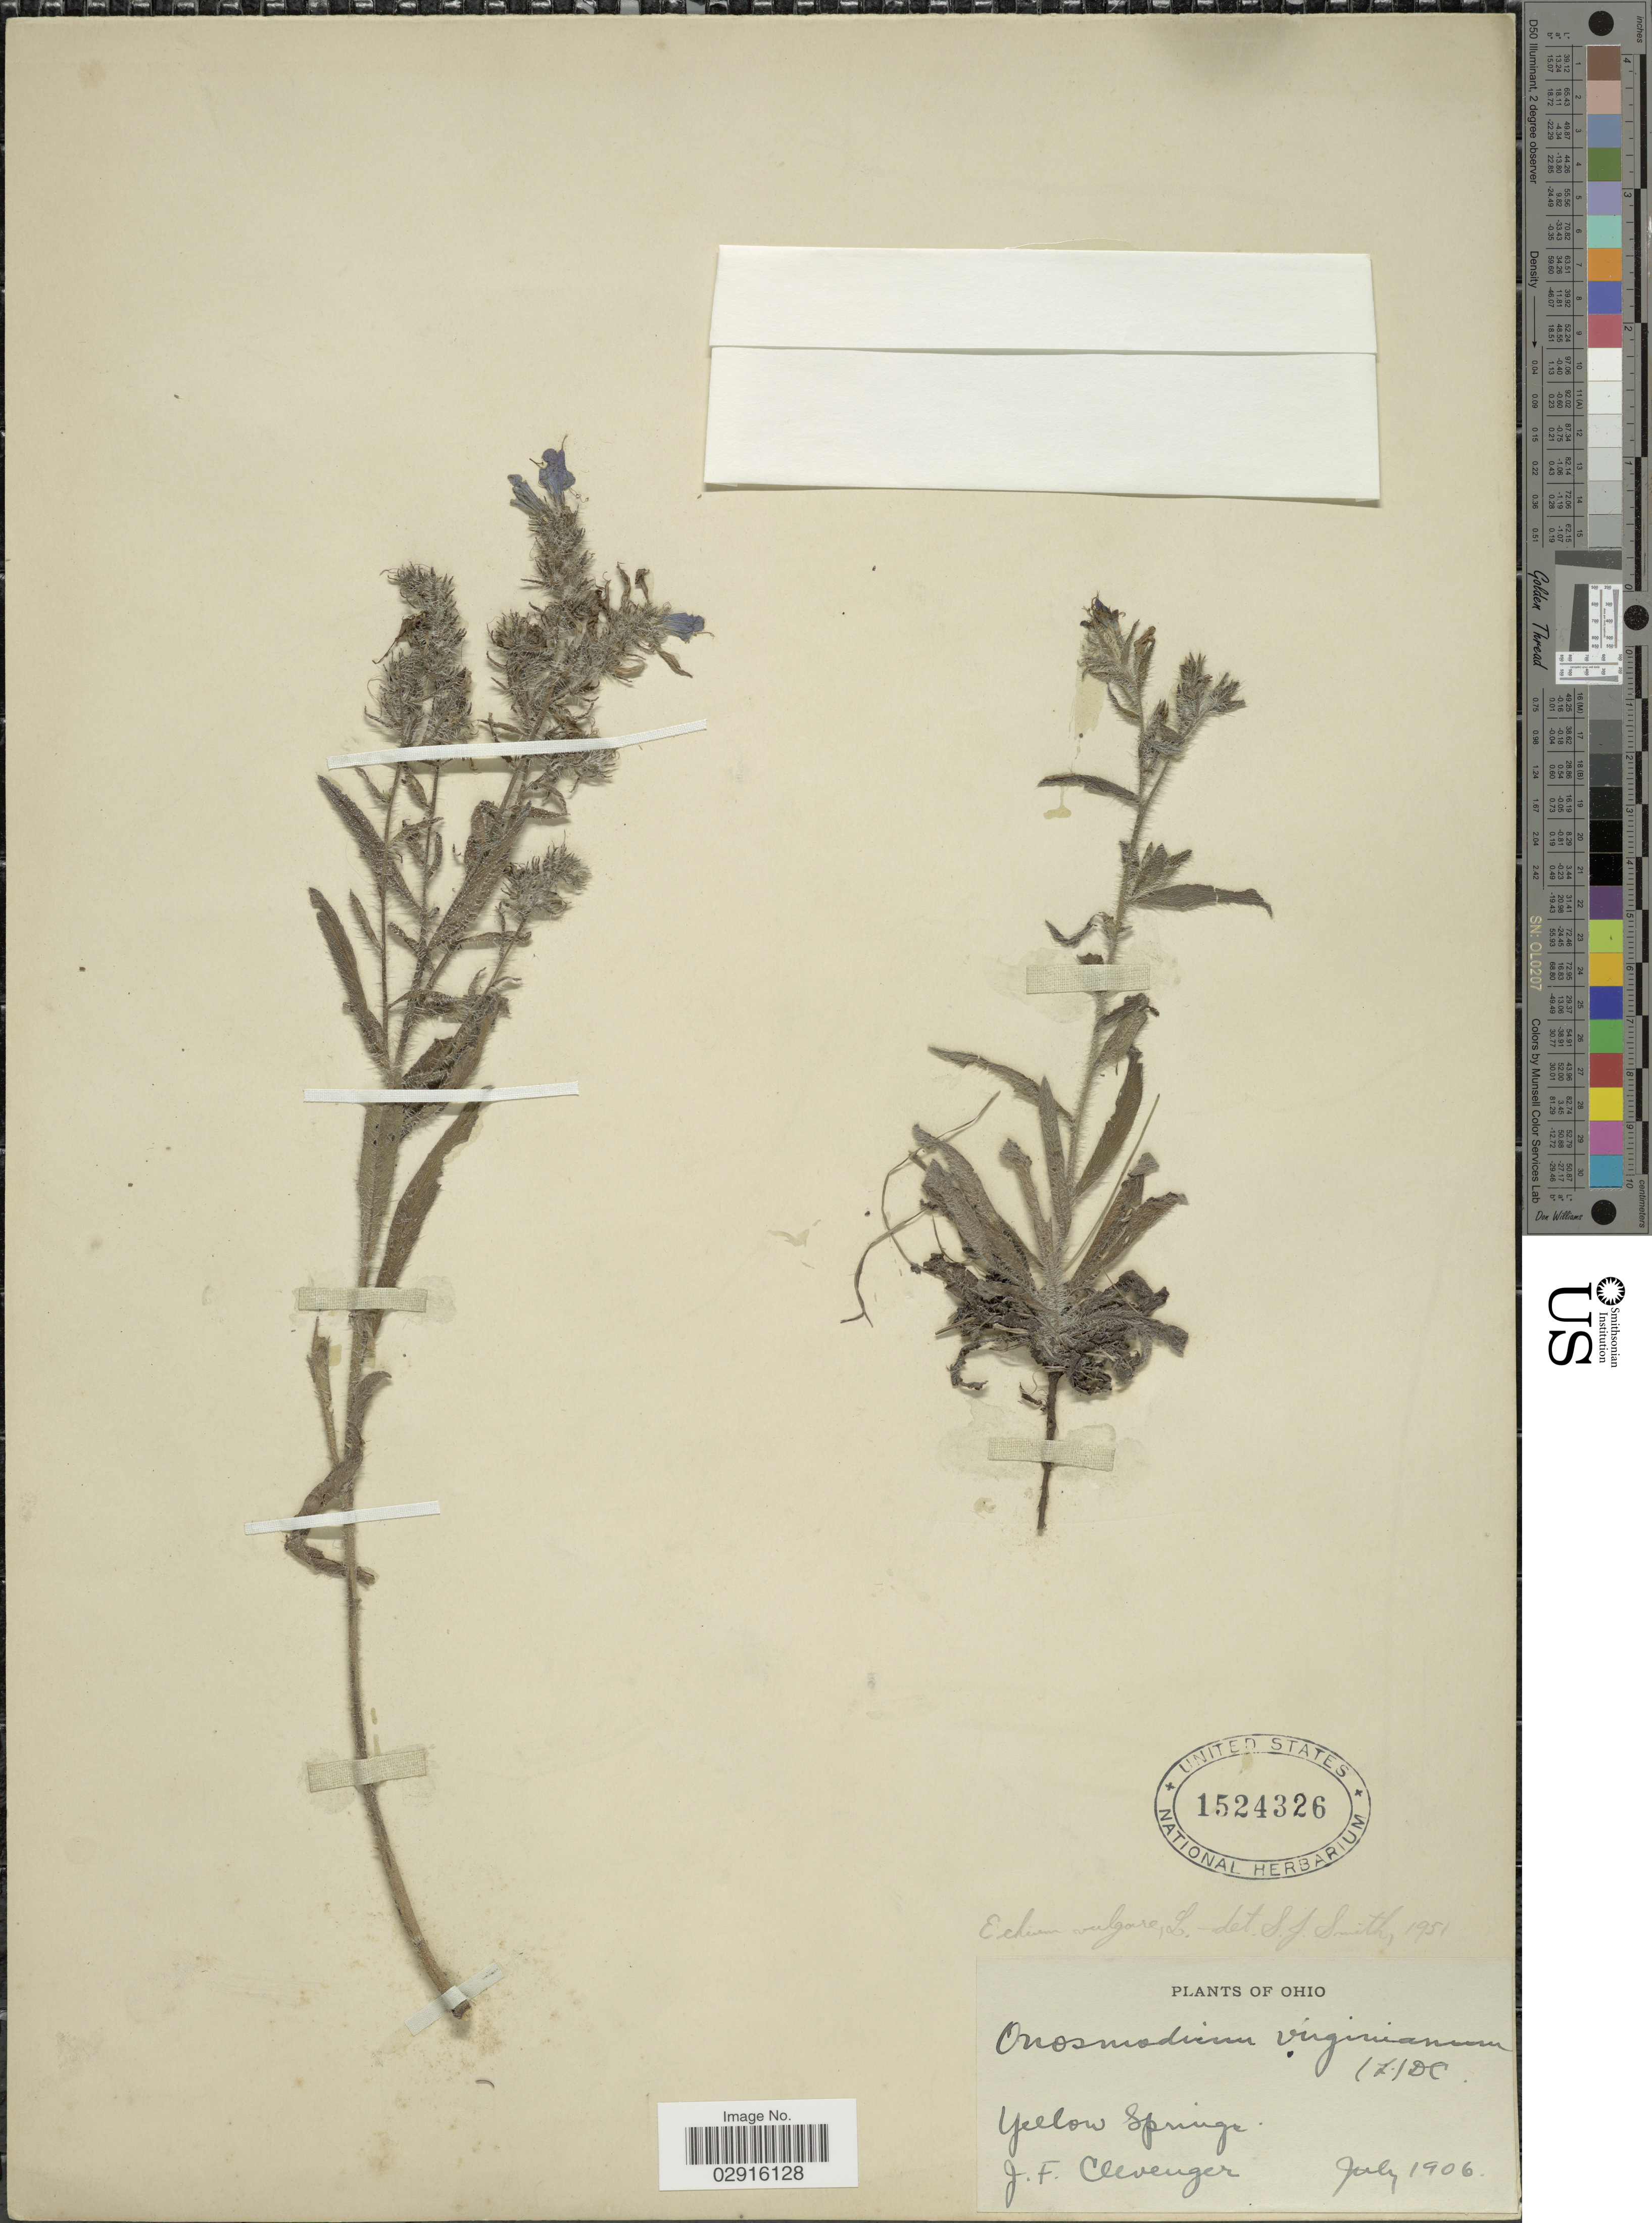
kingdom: Plantae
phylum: Tracheophyta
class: Magnoliopsida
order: Boraginales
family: Boraginaceae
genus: Echium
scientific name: Echium vulgare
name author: L.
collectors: J. F. Clevenger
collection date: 1906-07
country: United States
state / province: Ohio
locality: Yellow Springs.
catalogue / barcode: US 1524326